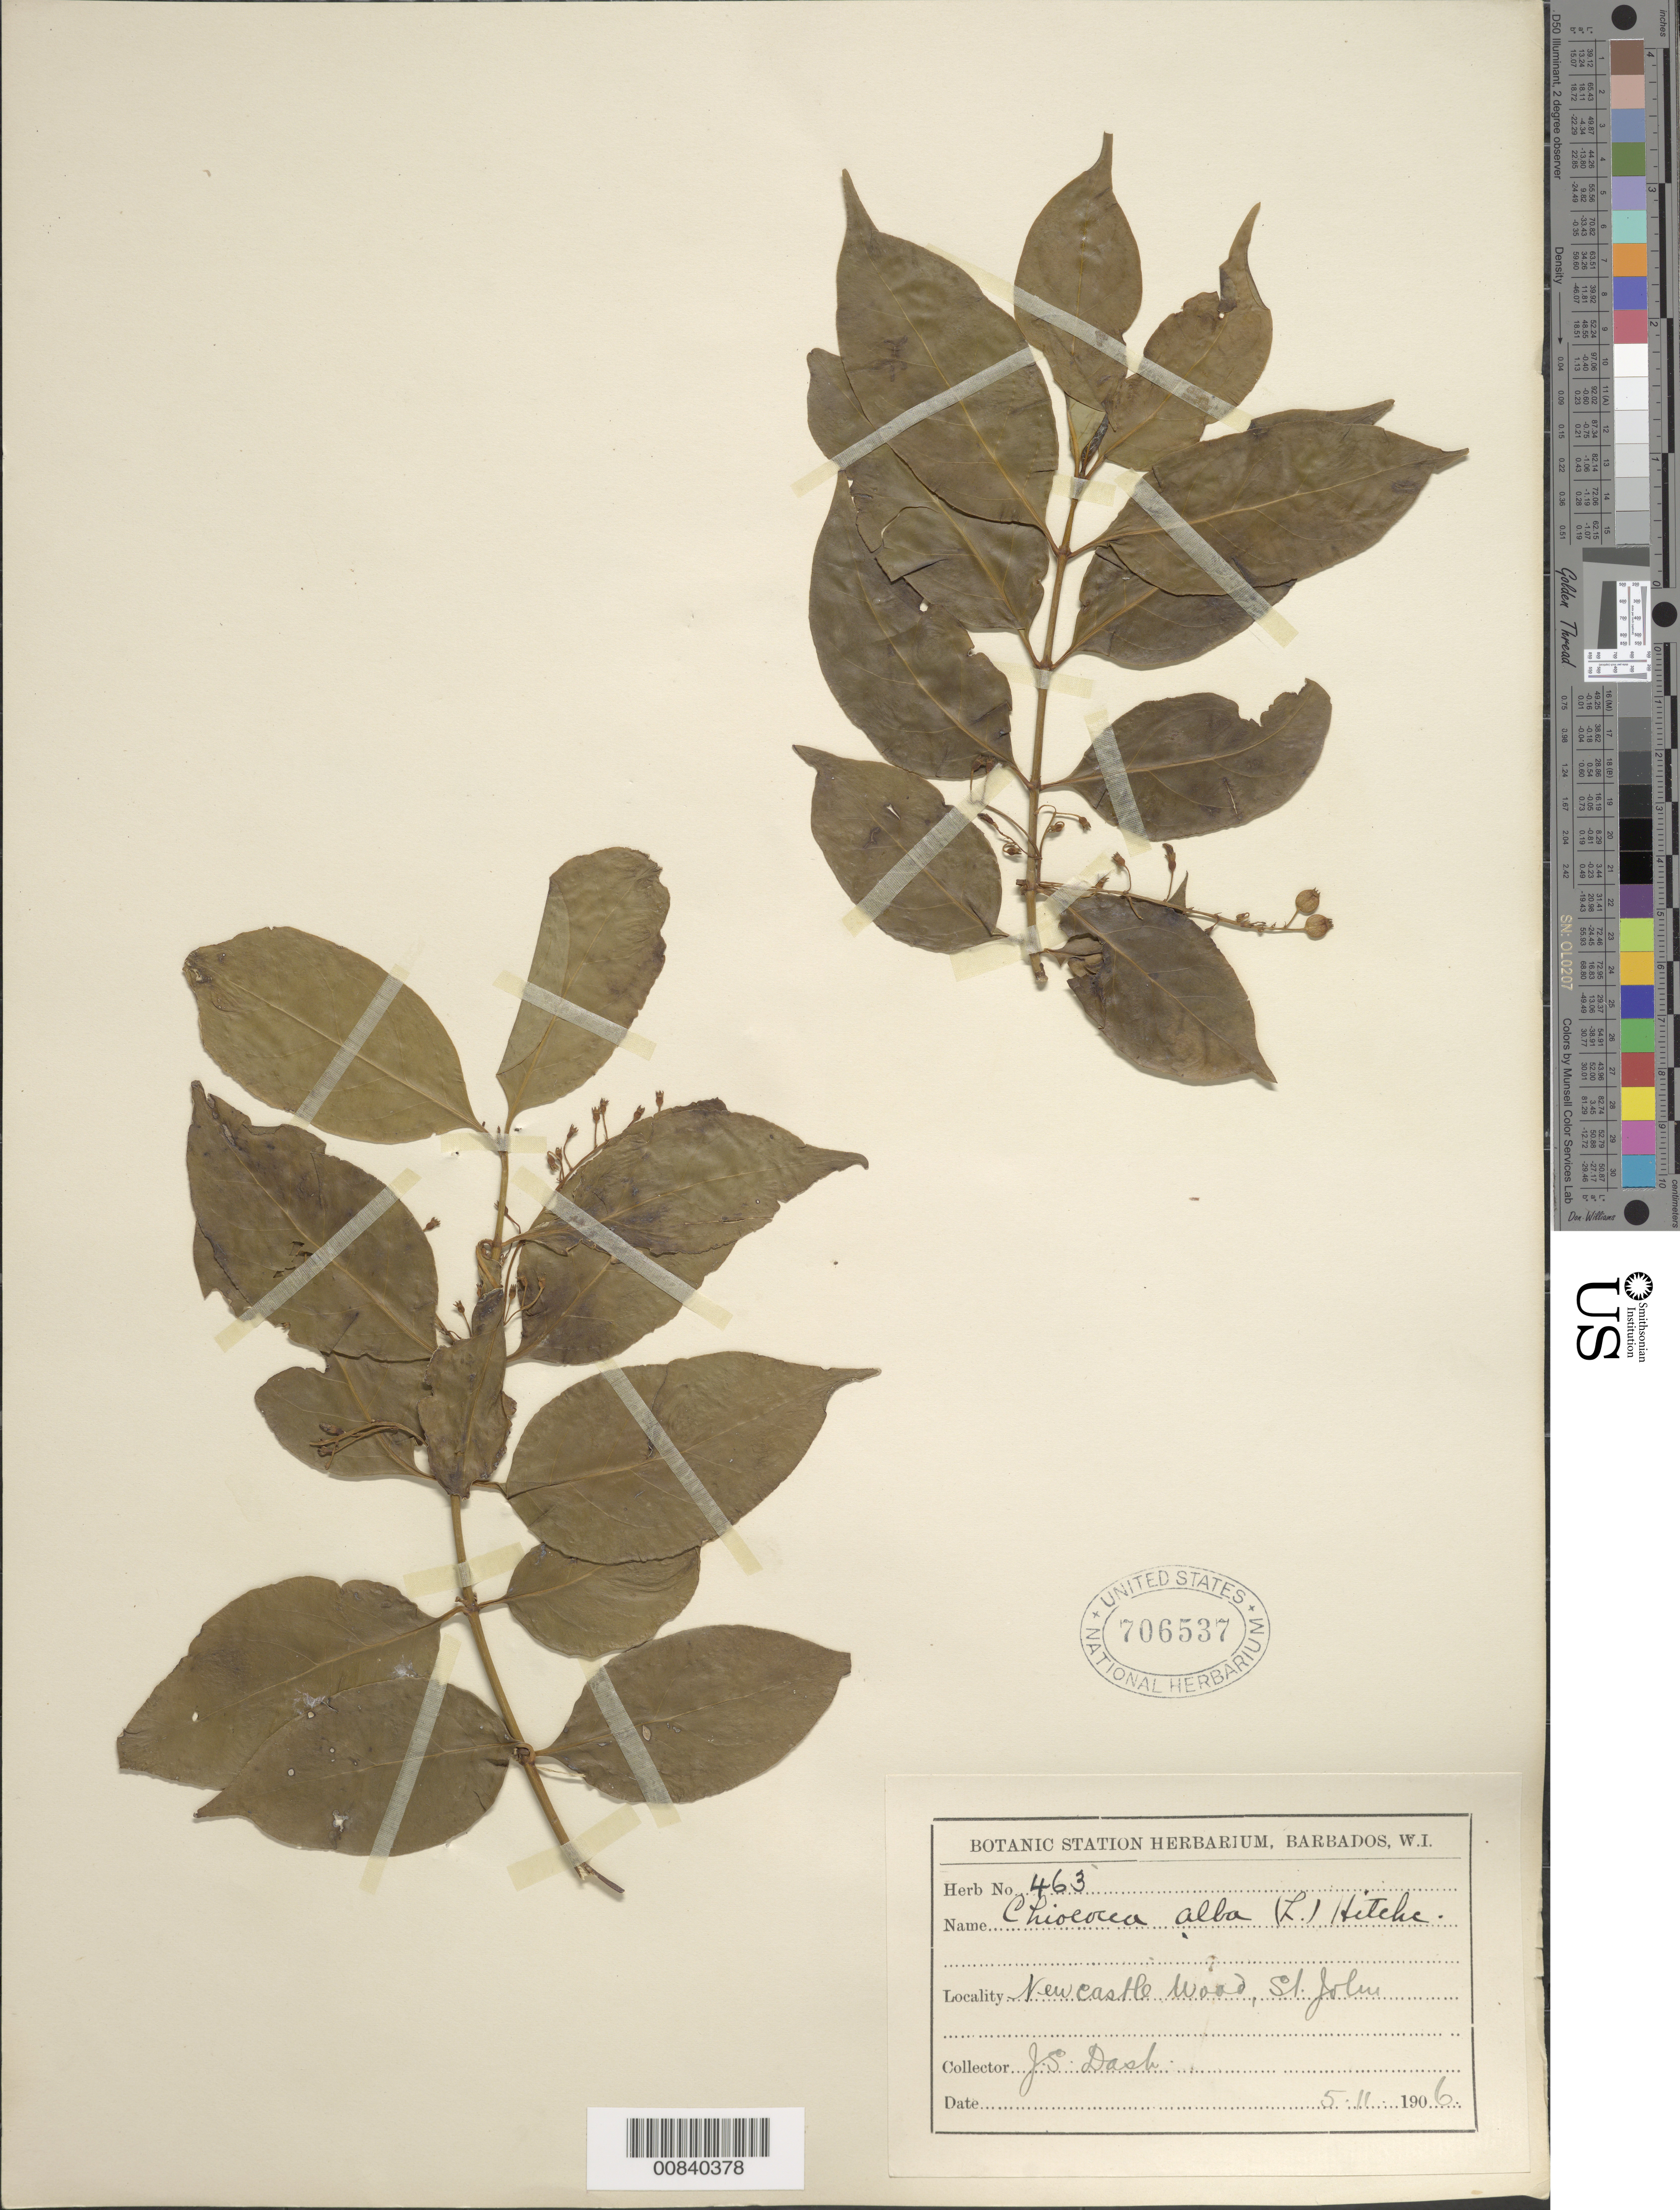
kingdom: Plantae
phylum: Tracheophyta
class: Magnoliopsida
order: Gentianales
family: Rubiaceae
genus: Chiococca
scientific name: Chiococca alba subsp. alba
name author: (L.) Hitchc.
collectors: J. Dash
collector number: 463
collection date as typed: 05 Nov 1906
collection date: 1906-11-05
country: U.S. Virgin Islands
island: St. John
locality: Newcastle Wood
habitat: Woods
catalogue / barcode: US 706537